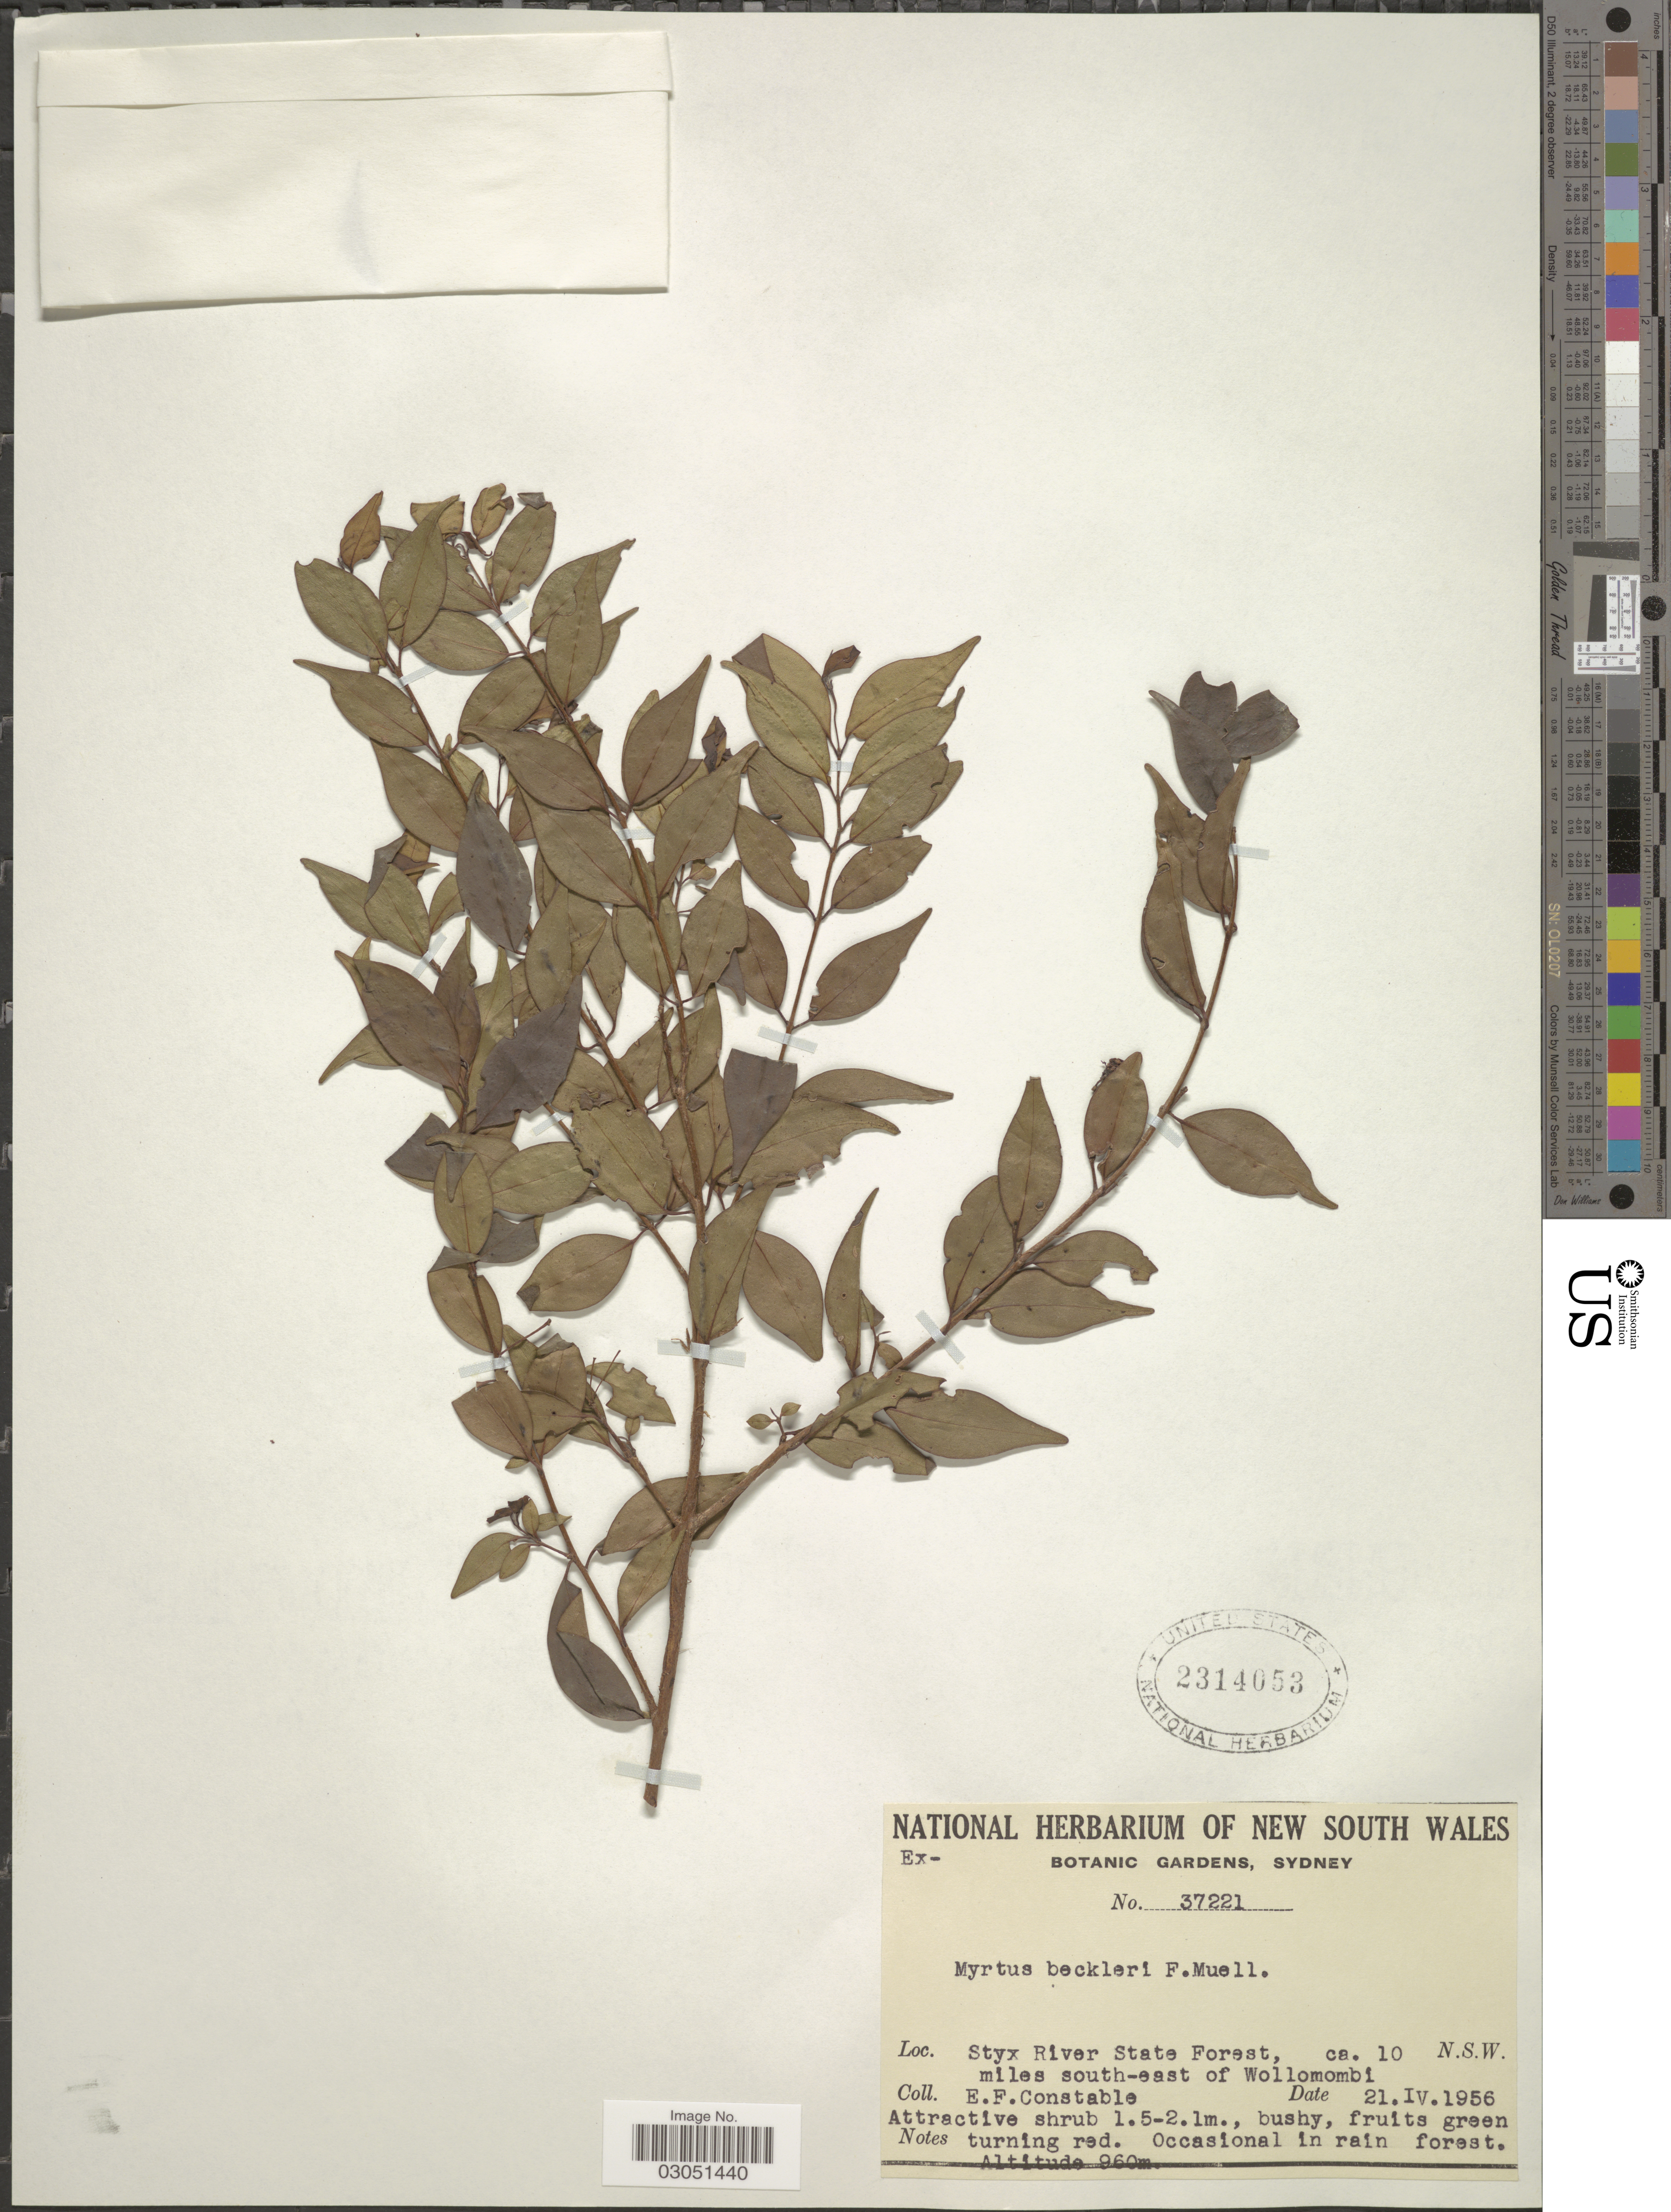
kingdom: Plantae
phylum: Tracheophyta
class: Magnoliopsida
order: Myrtales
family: Myrtaceae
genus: Archirhodomyrtus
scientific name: Archirhodomyrtus beckleri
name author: (F. Muell.) A.J. Scott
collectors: E. F. Constable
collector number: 37221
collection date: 1956-04-21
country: Australia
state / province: New South Wales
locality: Styx River State Forest, ca. 10 miles south-east of Wollomombi.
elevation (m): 960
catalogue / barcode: US 2314053